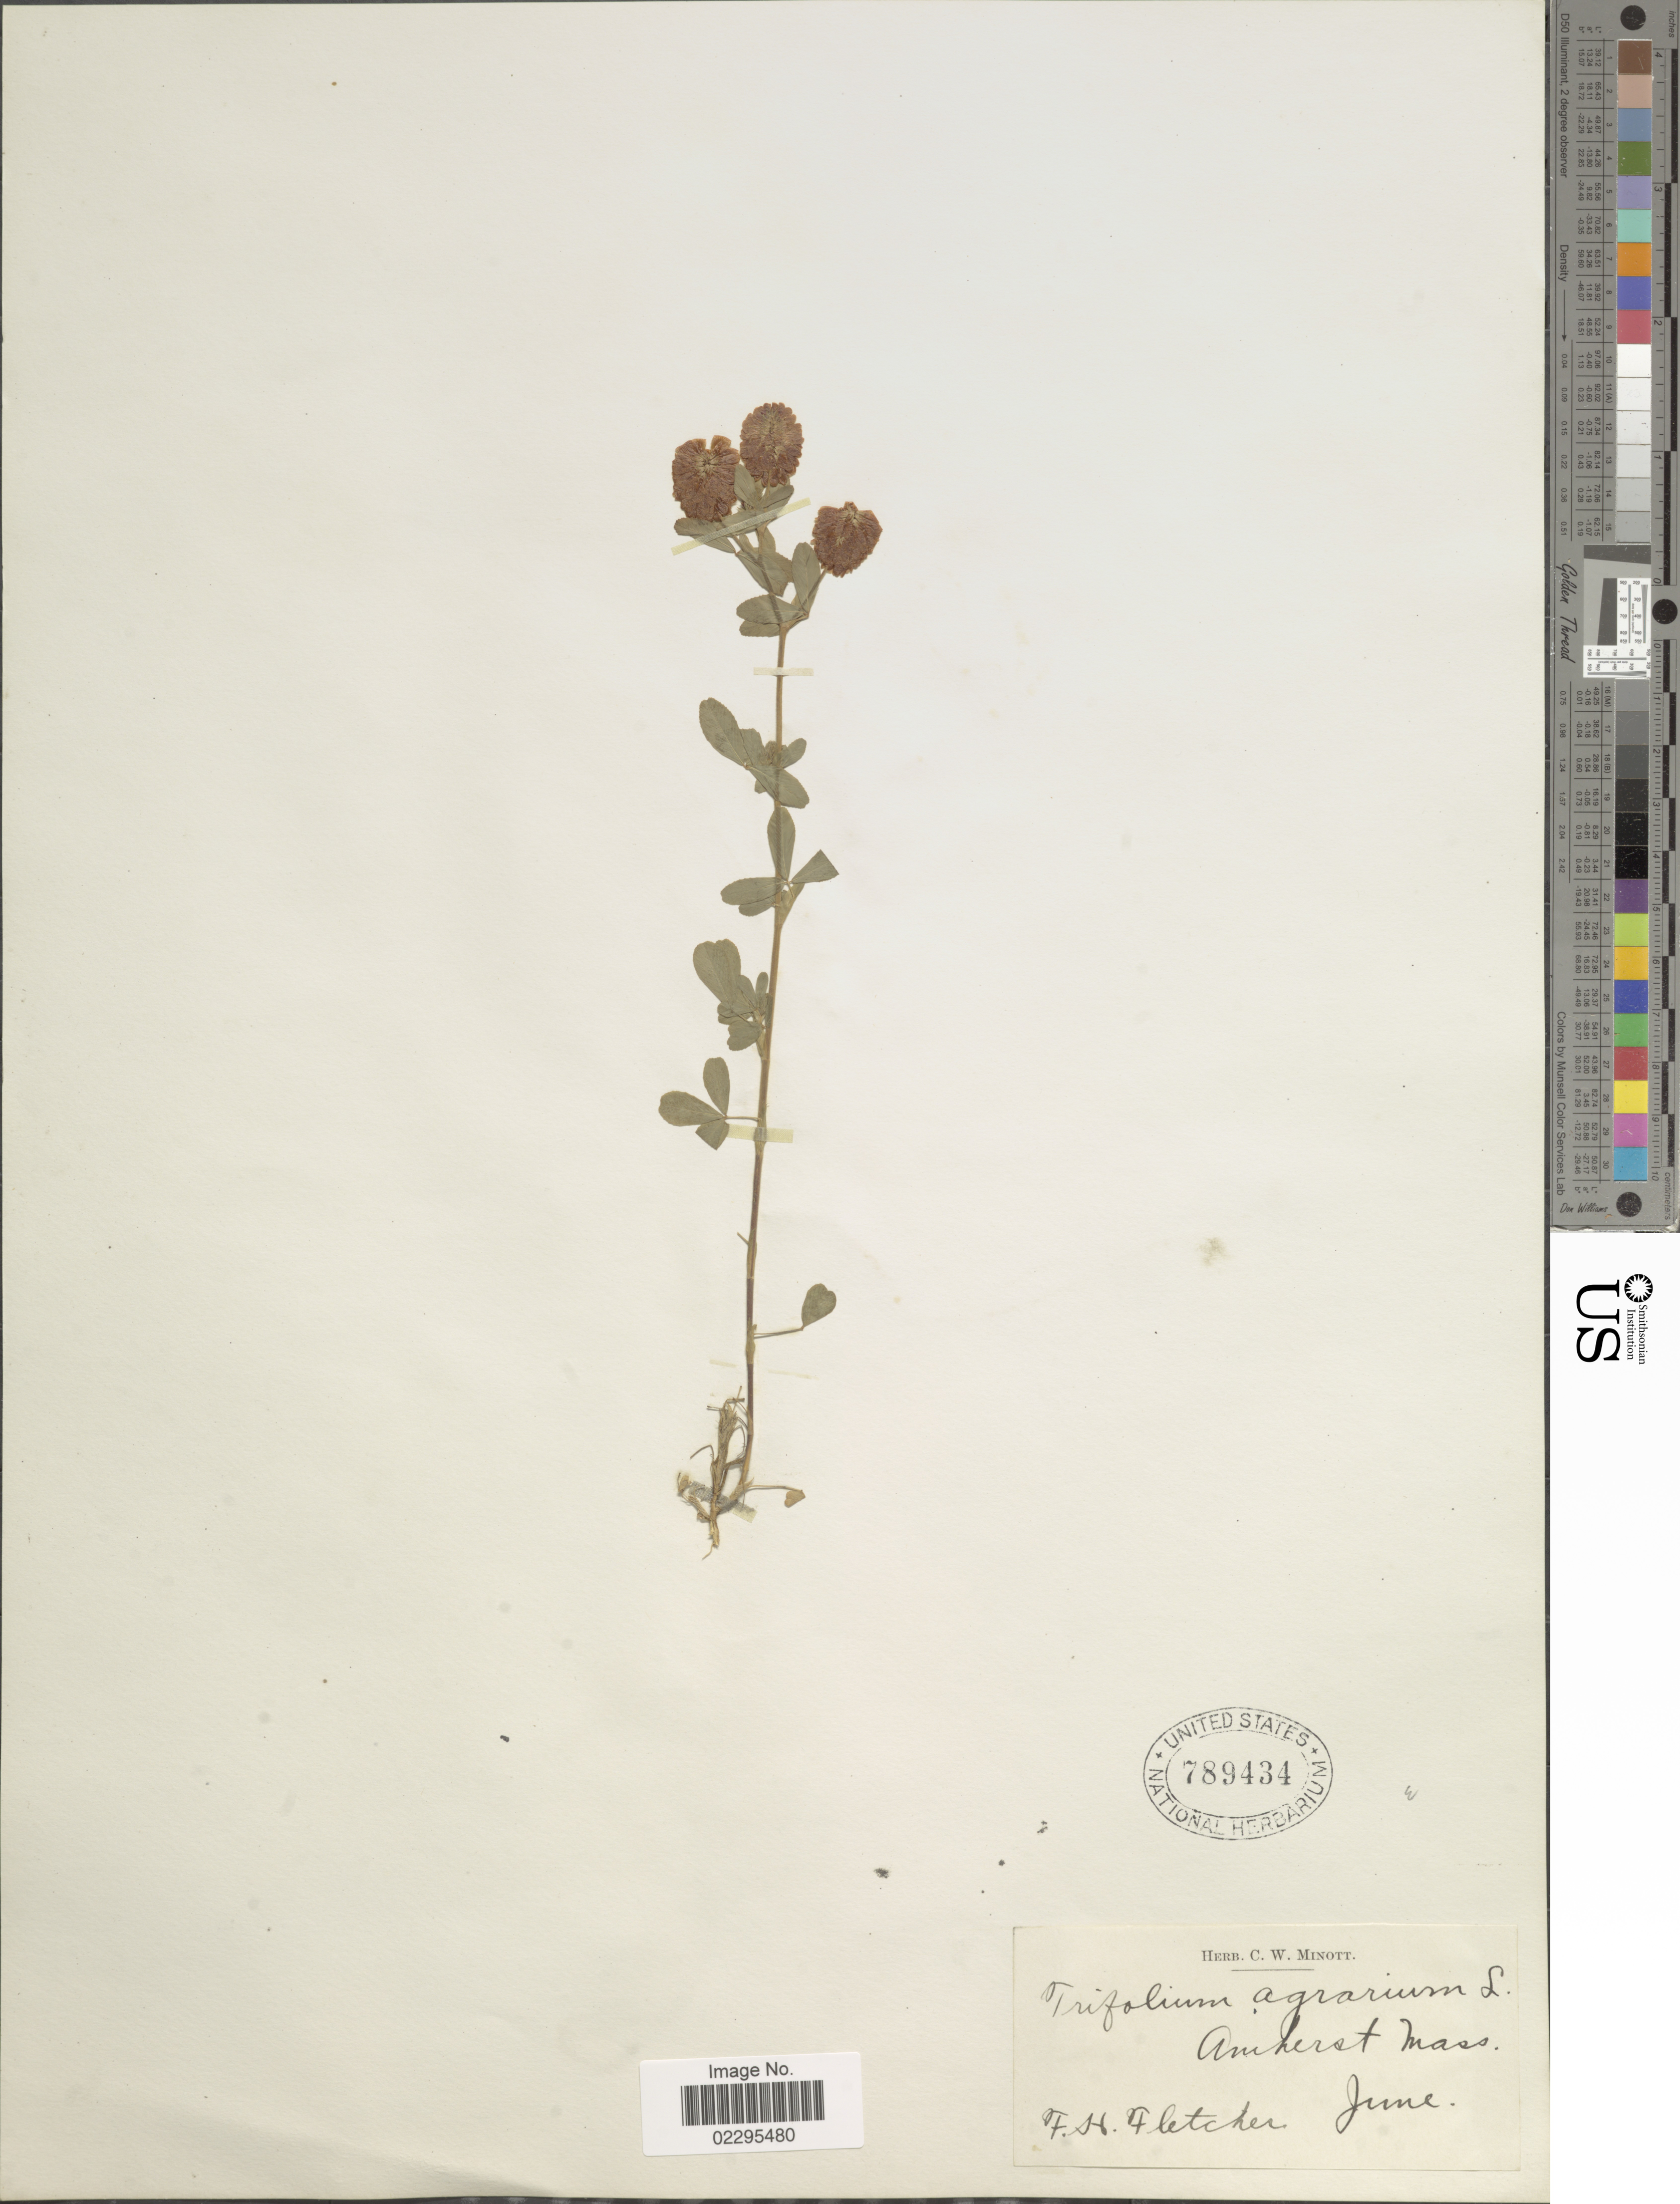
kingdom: Plantae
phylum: Tracheophyta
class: Magnoliopsida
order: Fabales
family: Fabaceae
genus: Trifolium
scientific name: Trifolium agrarium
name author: L.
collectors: F. Fletcher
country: United States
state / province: Massachusetts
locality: Amherst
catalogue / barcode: US 789434